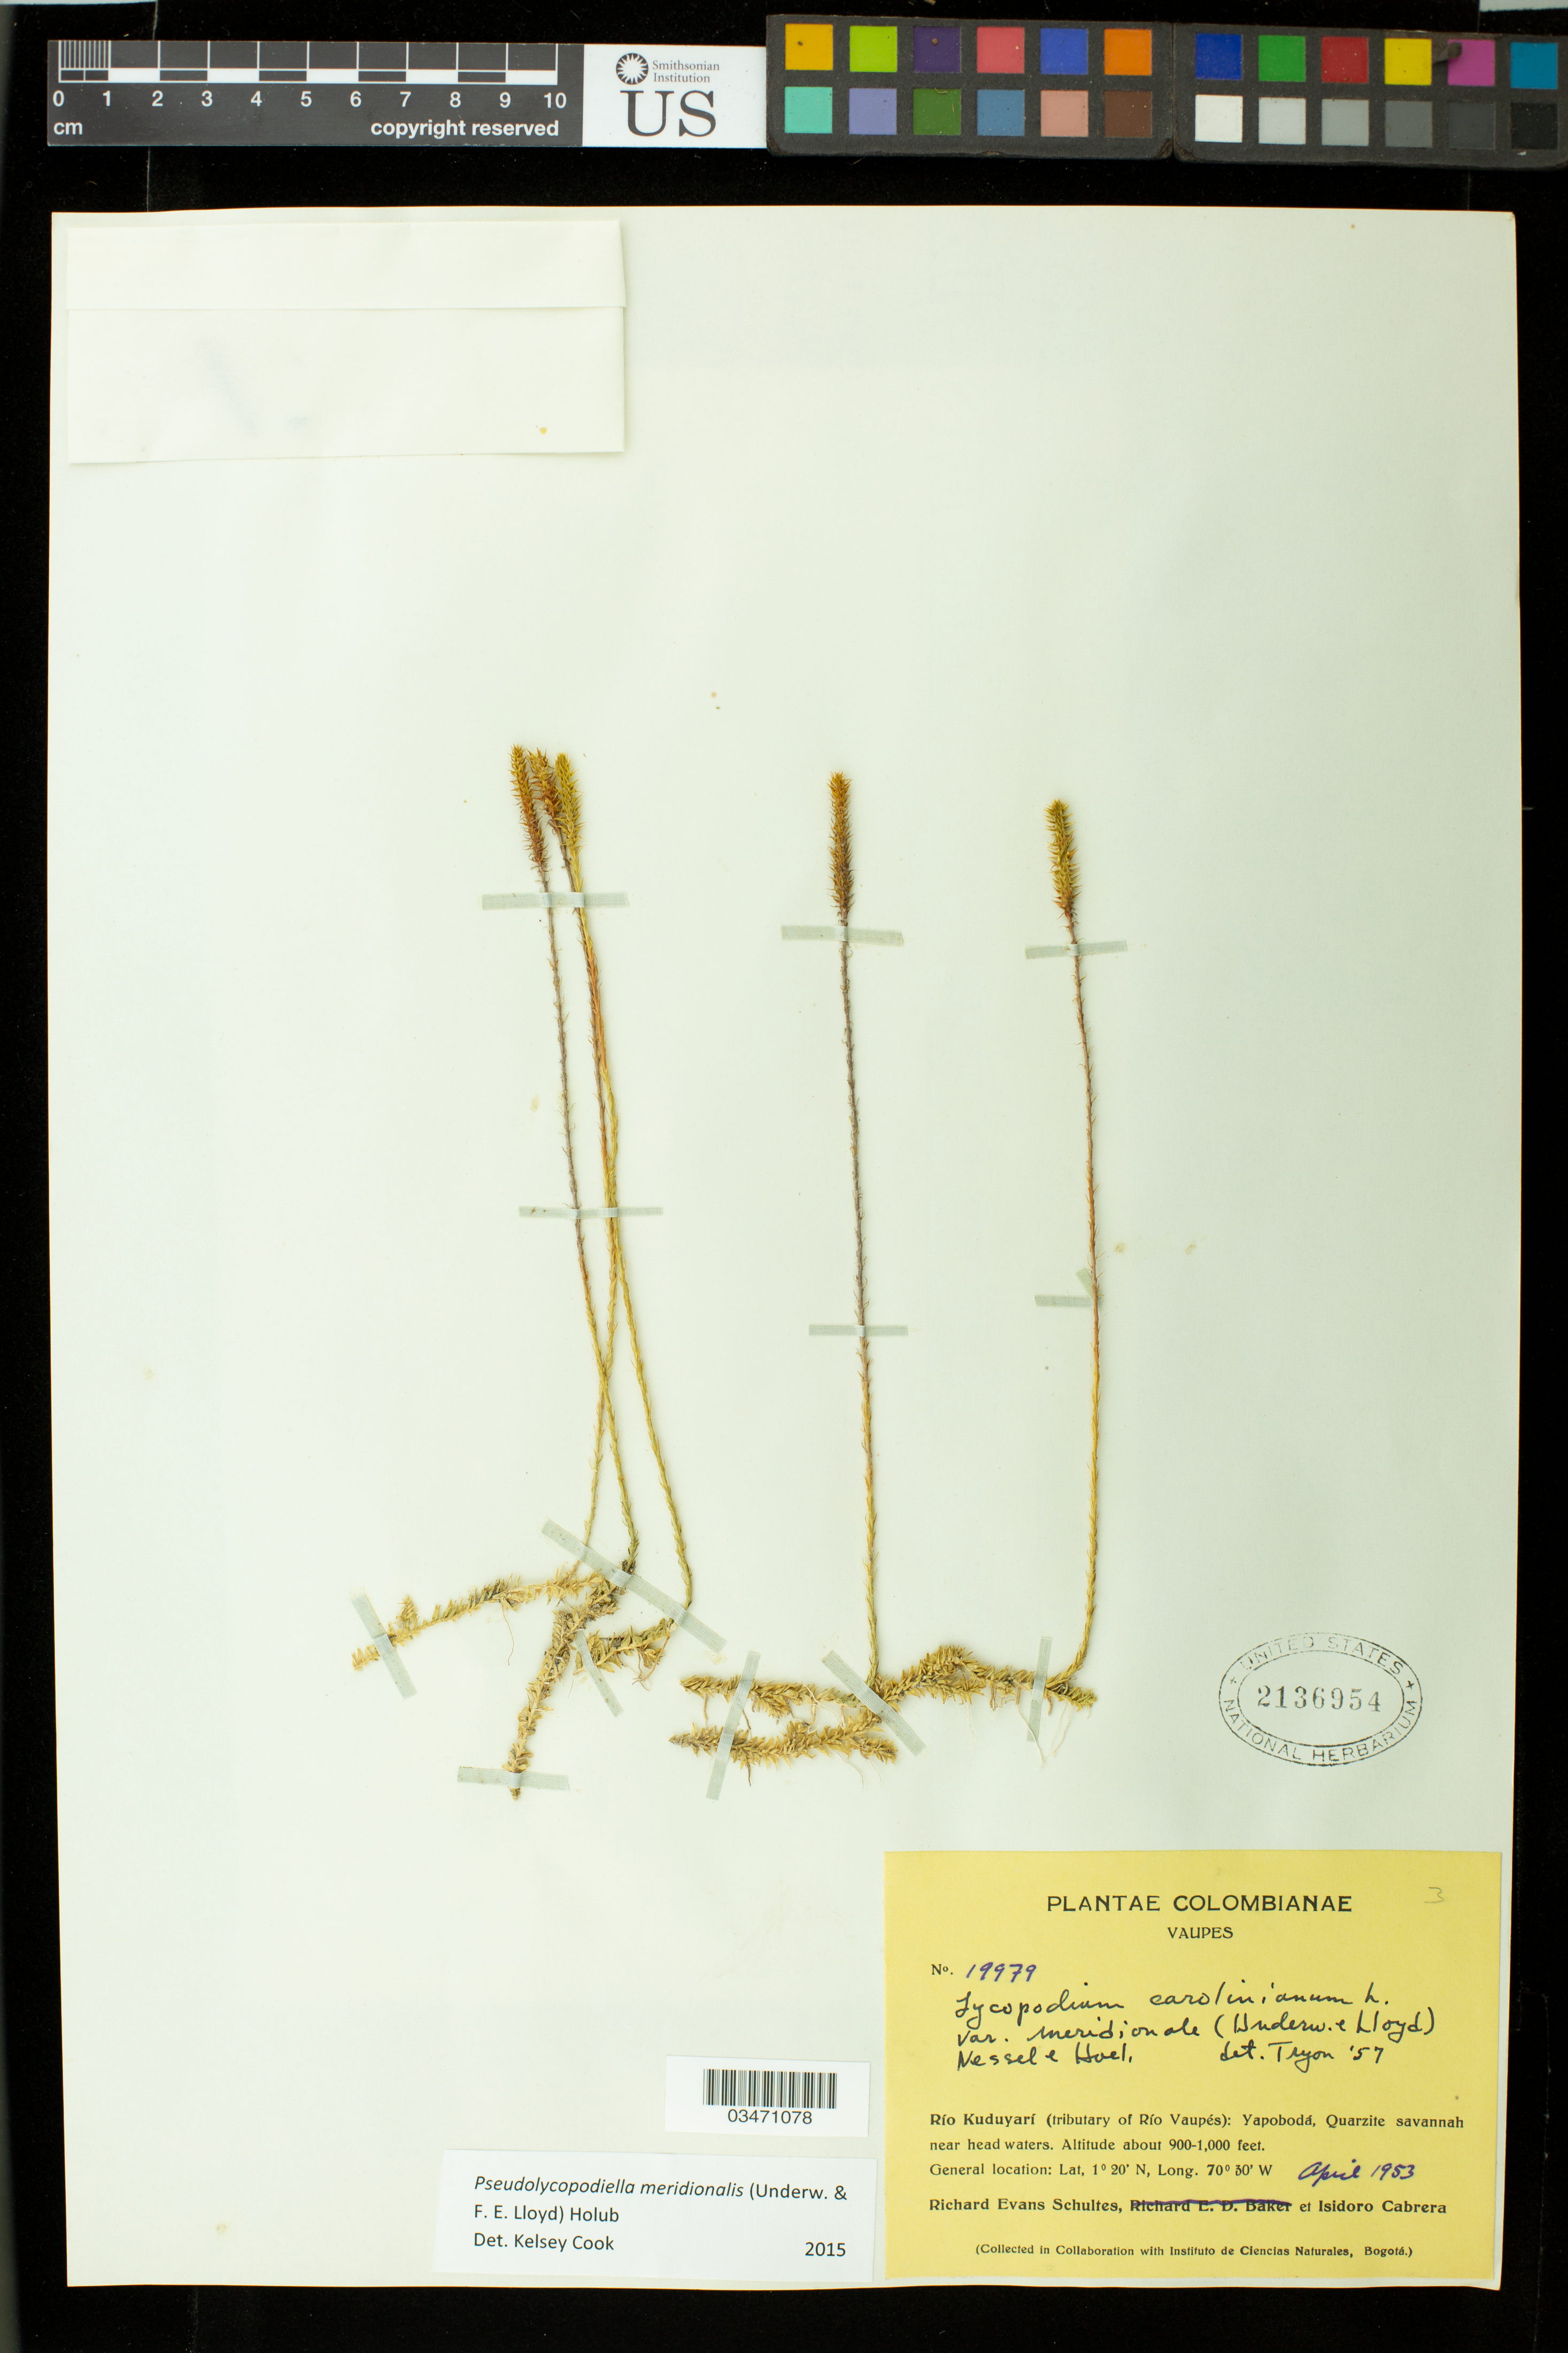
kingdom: Plantae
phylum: Tracheophyta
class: Lycopodiopsida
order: Lycopodiales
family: Lycopodiaceae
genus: Pseudolycopodiella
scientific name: Pseudolycopodiella meridionalis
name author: (Underw. & F.E. Lloyd) Holub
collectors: R. E. Schultes & I. Cabrera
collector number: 19979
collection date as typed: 1953-04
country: Colombia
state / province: Vaupés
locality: Vaupes: Río Kuduyarí (tributary of Río Vaupés): Yapobodá, Quarzite savannah near head waters.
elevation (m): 274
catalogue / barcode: US 2136954